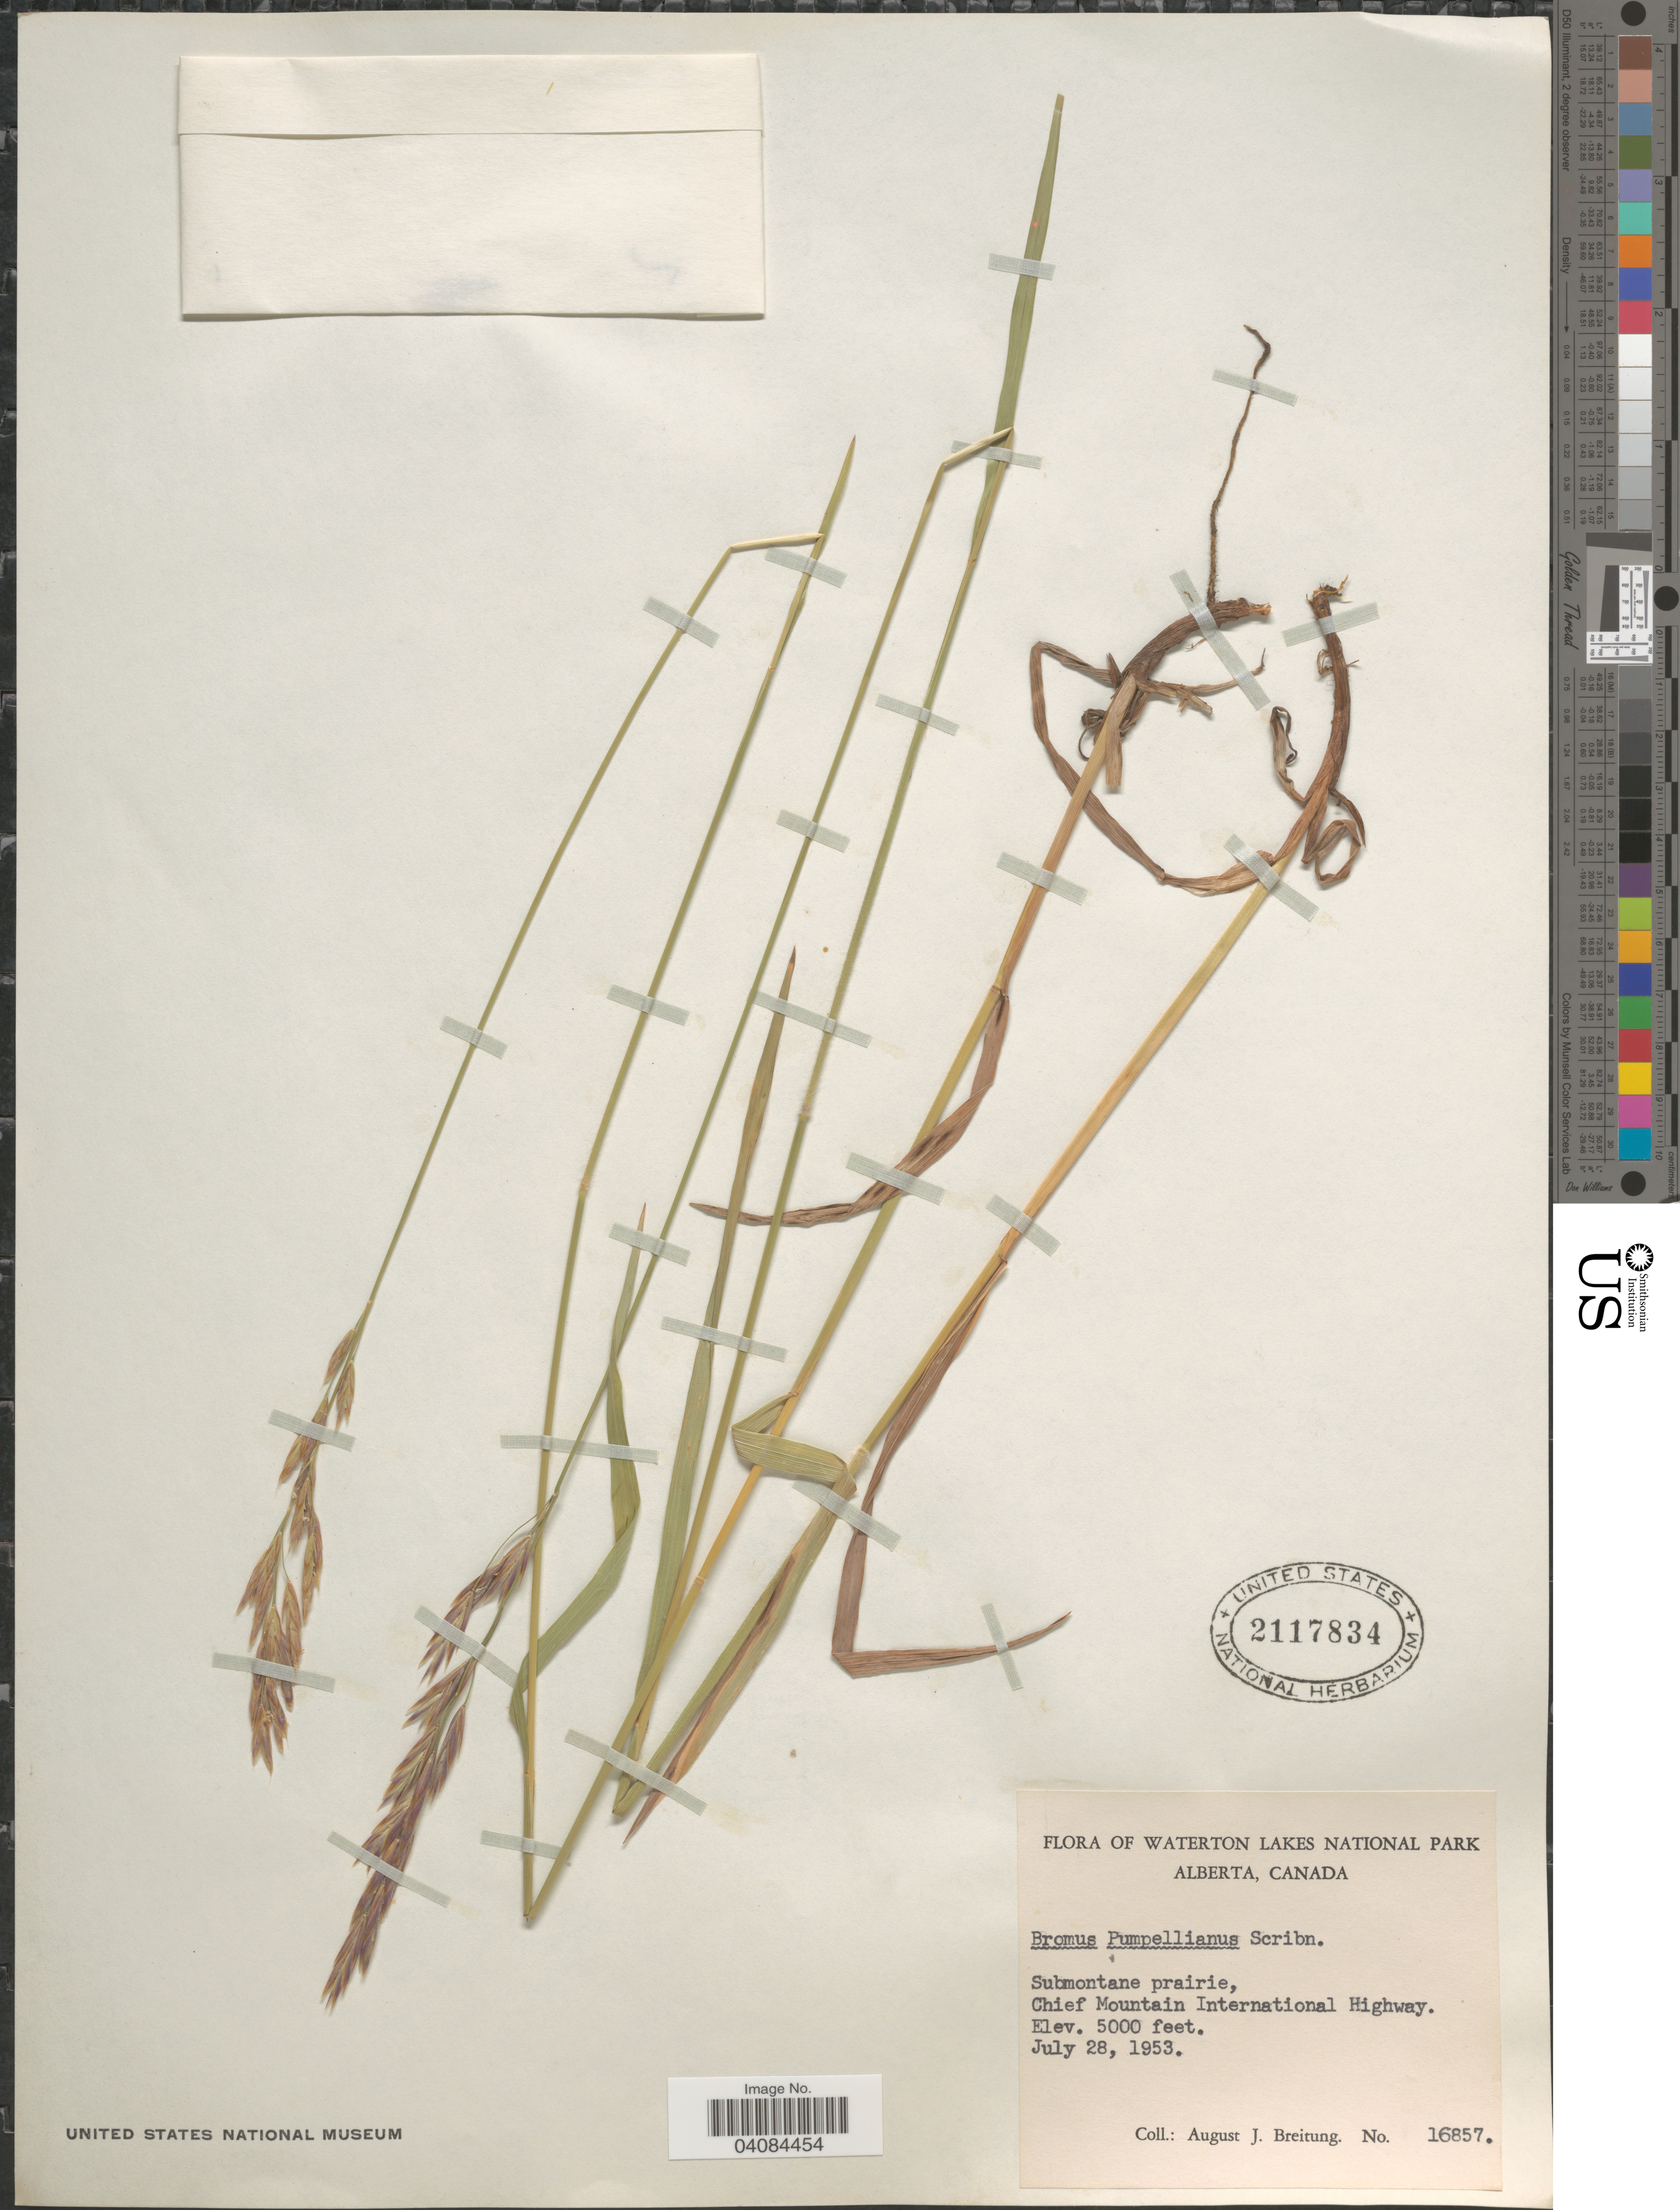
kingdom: Plantae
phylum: Tracheophyta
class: Liliopsida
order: Poales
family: Poaceae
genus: Bromus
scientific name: Bromus pumpellianus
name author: Scribn.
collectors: A. Breitung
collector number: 16857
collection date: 1953-07-28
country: Canada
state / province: Alberta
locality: Waterton Lakes National Park. Submontane prairie, Chief Mountain International Highway.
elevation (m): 1524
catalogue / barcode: US 2117834